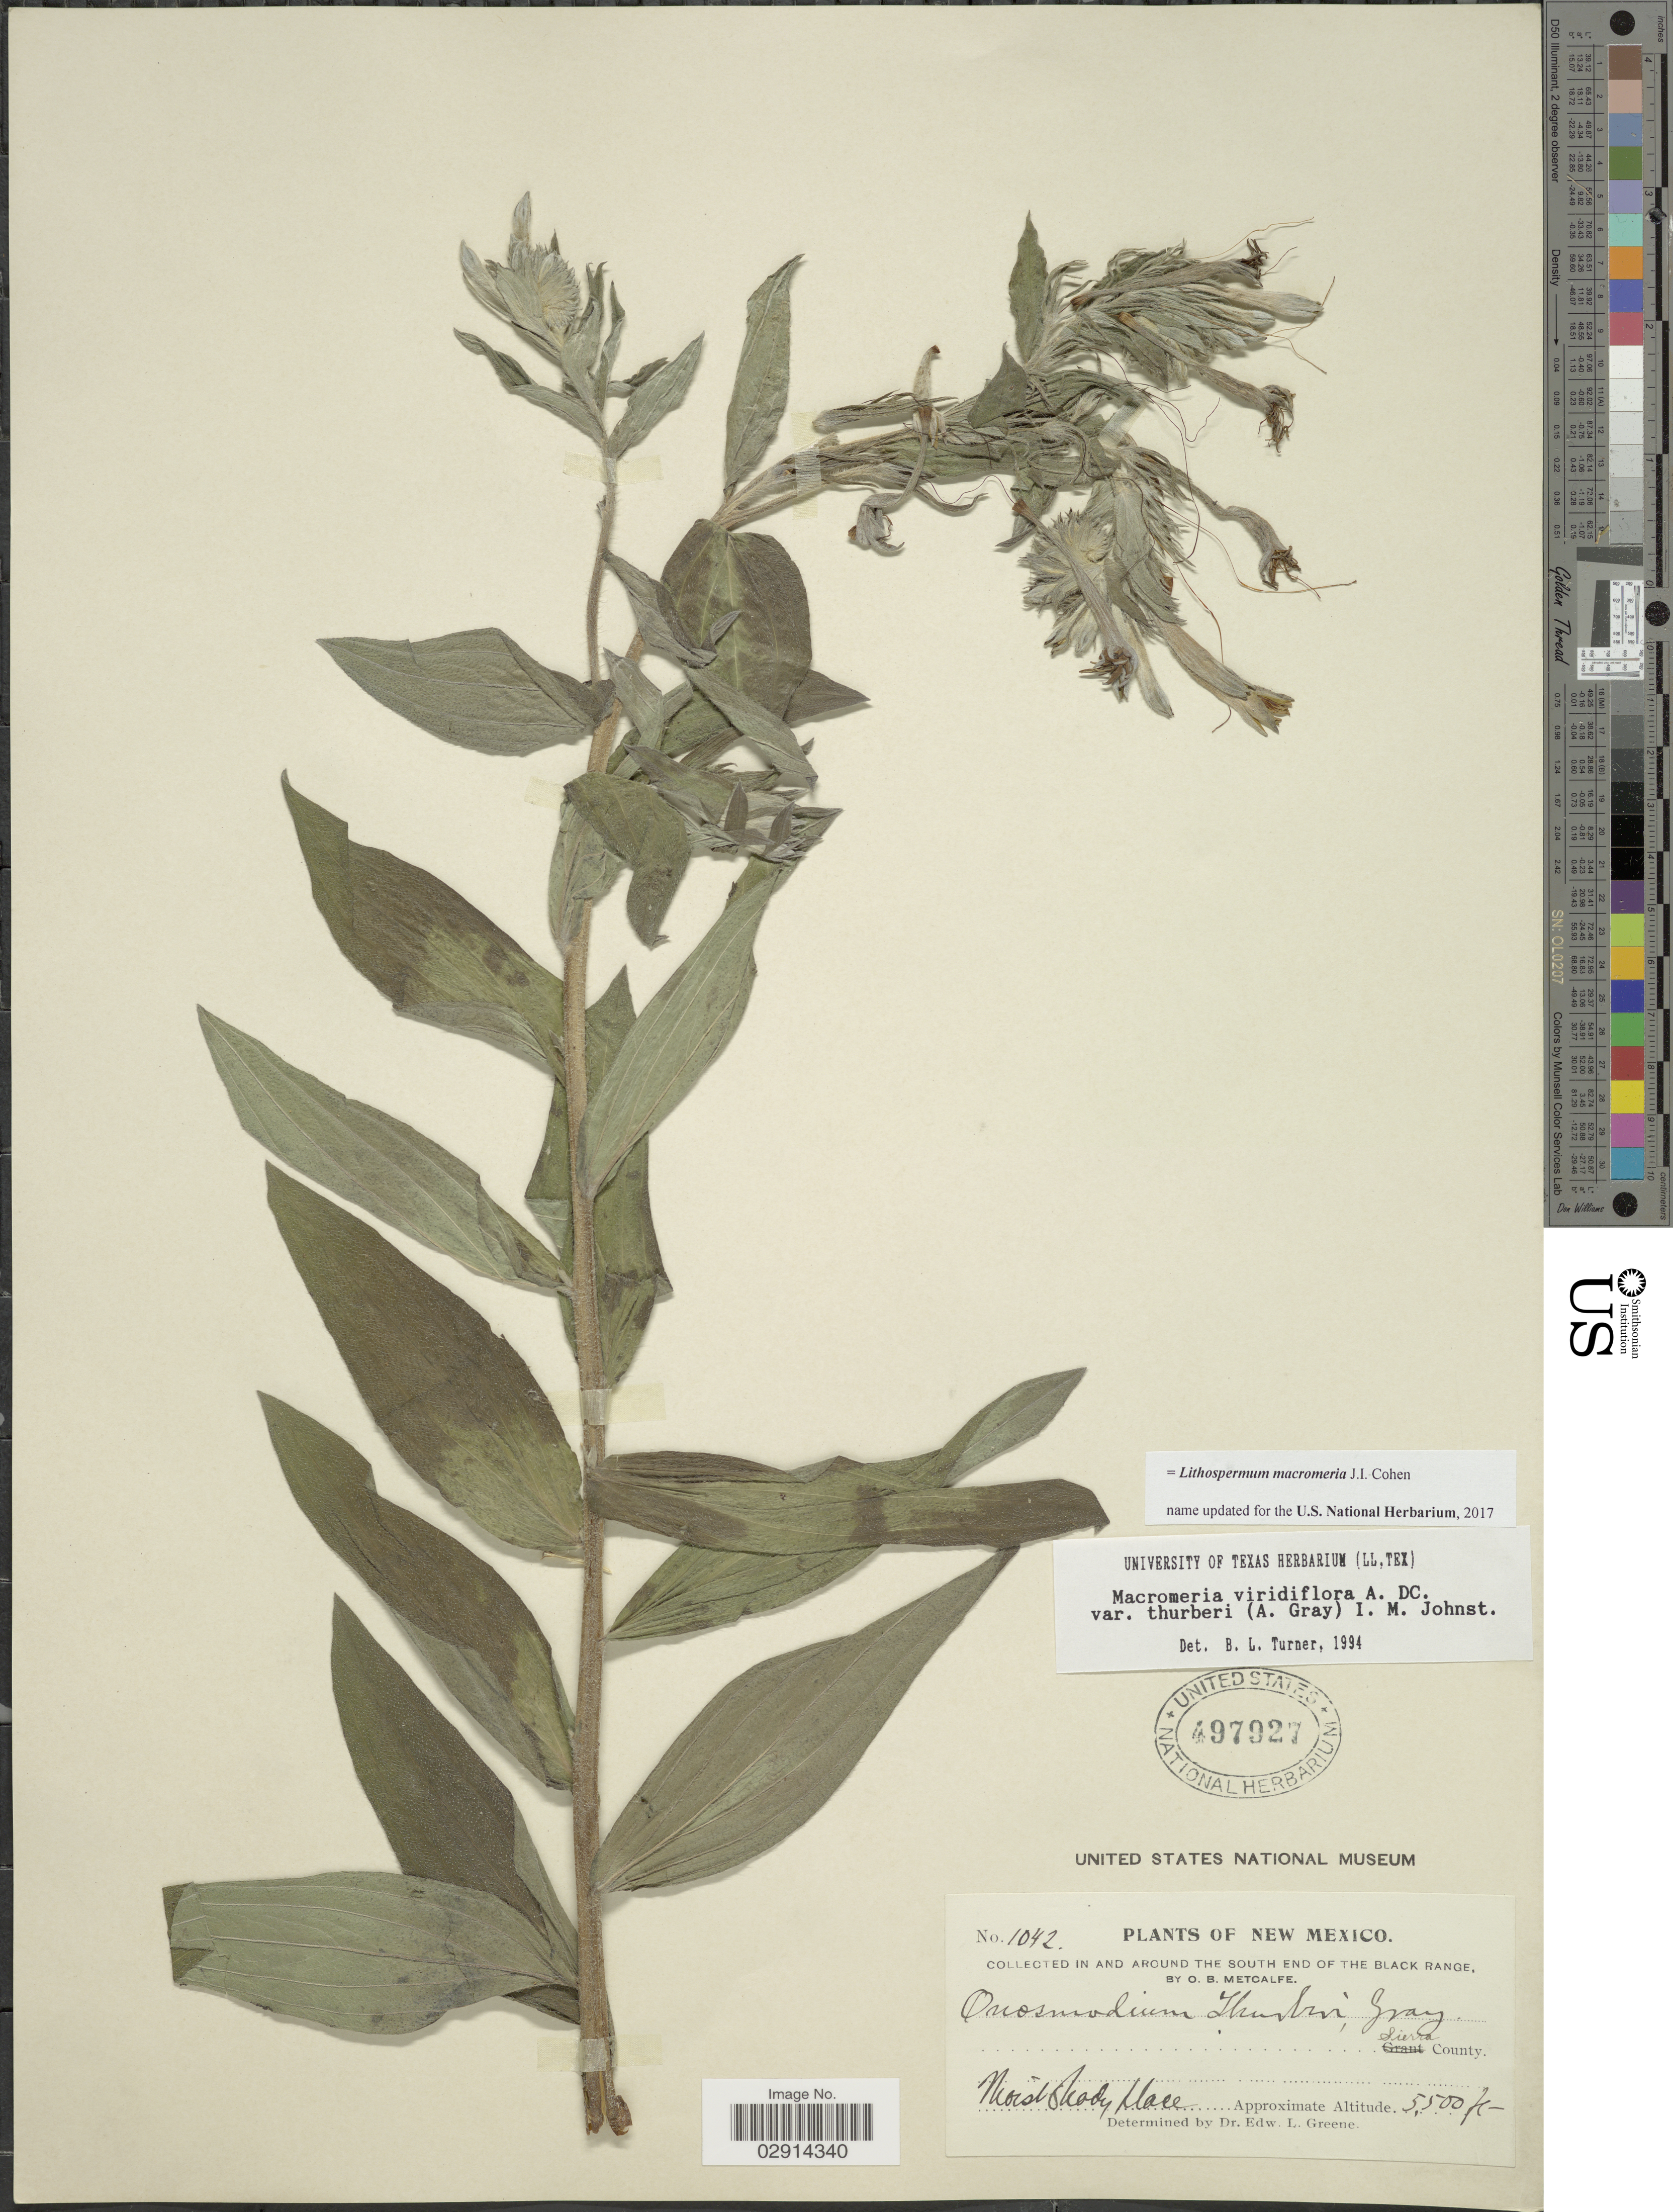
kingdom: Plantae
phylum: Tracheophyta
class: Magnoliopsida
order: Boraginales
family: Boraginaceae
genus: Lithospermum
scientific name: Lithospermum macromeria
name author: Cohen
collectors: O. B. Metcalfe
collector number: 1042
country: United States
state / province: New Mexico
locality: In and around the South end of the Black Range, Sierra County.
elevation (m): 1676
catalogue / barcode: US 4970927